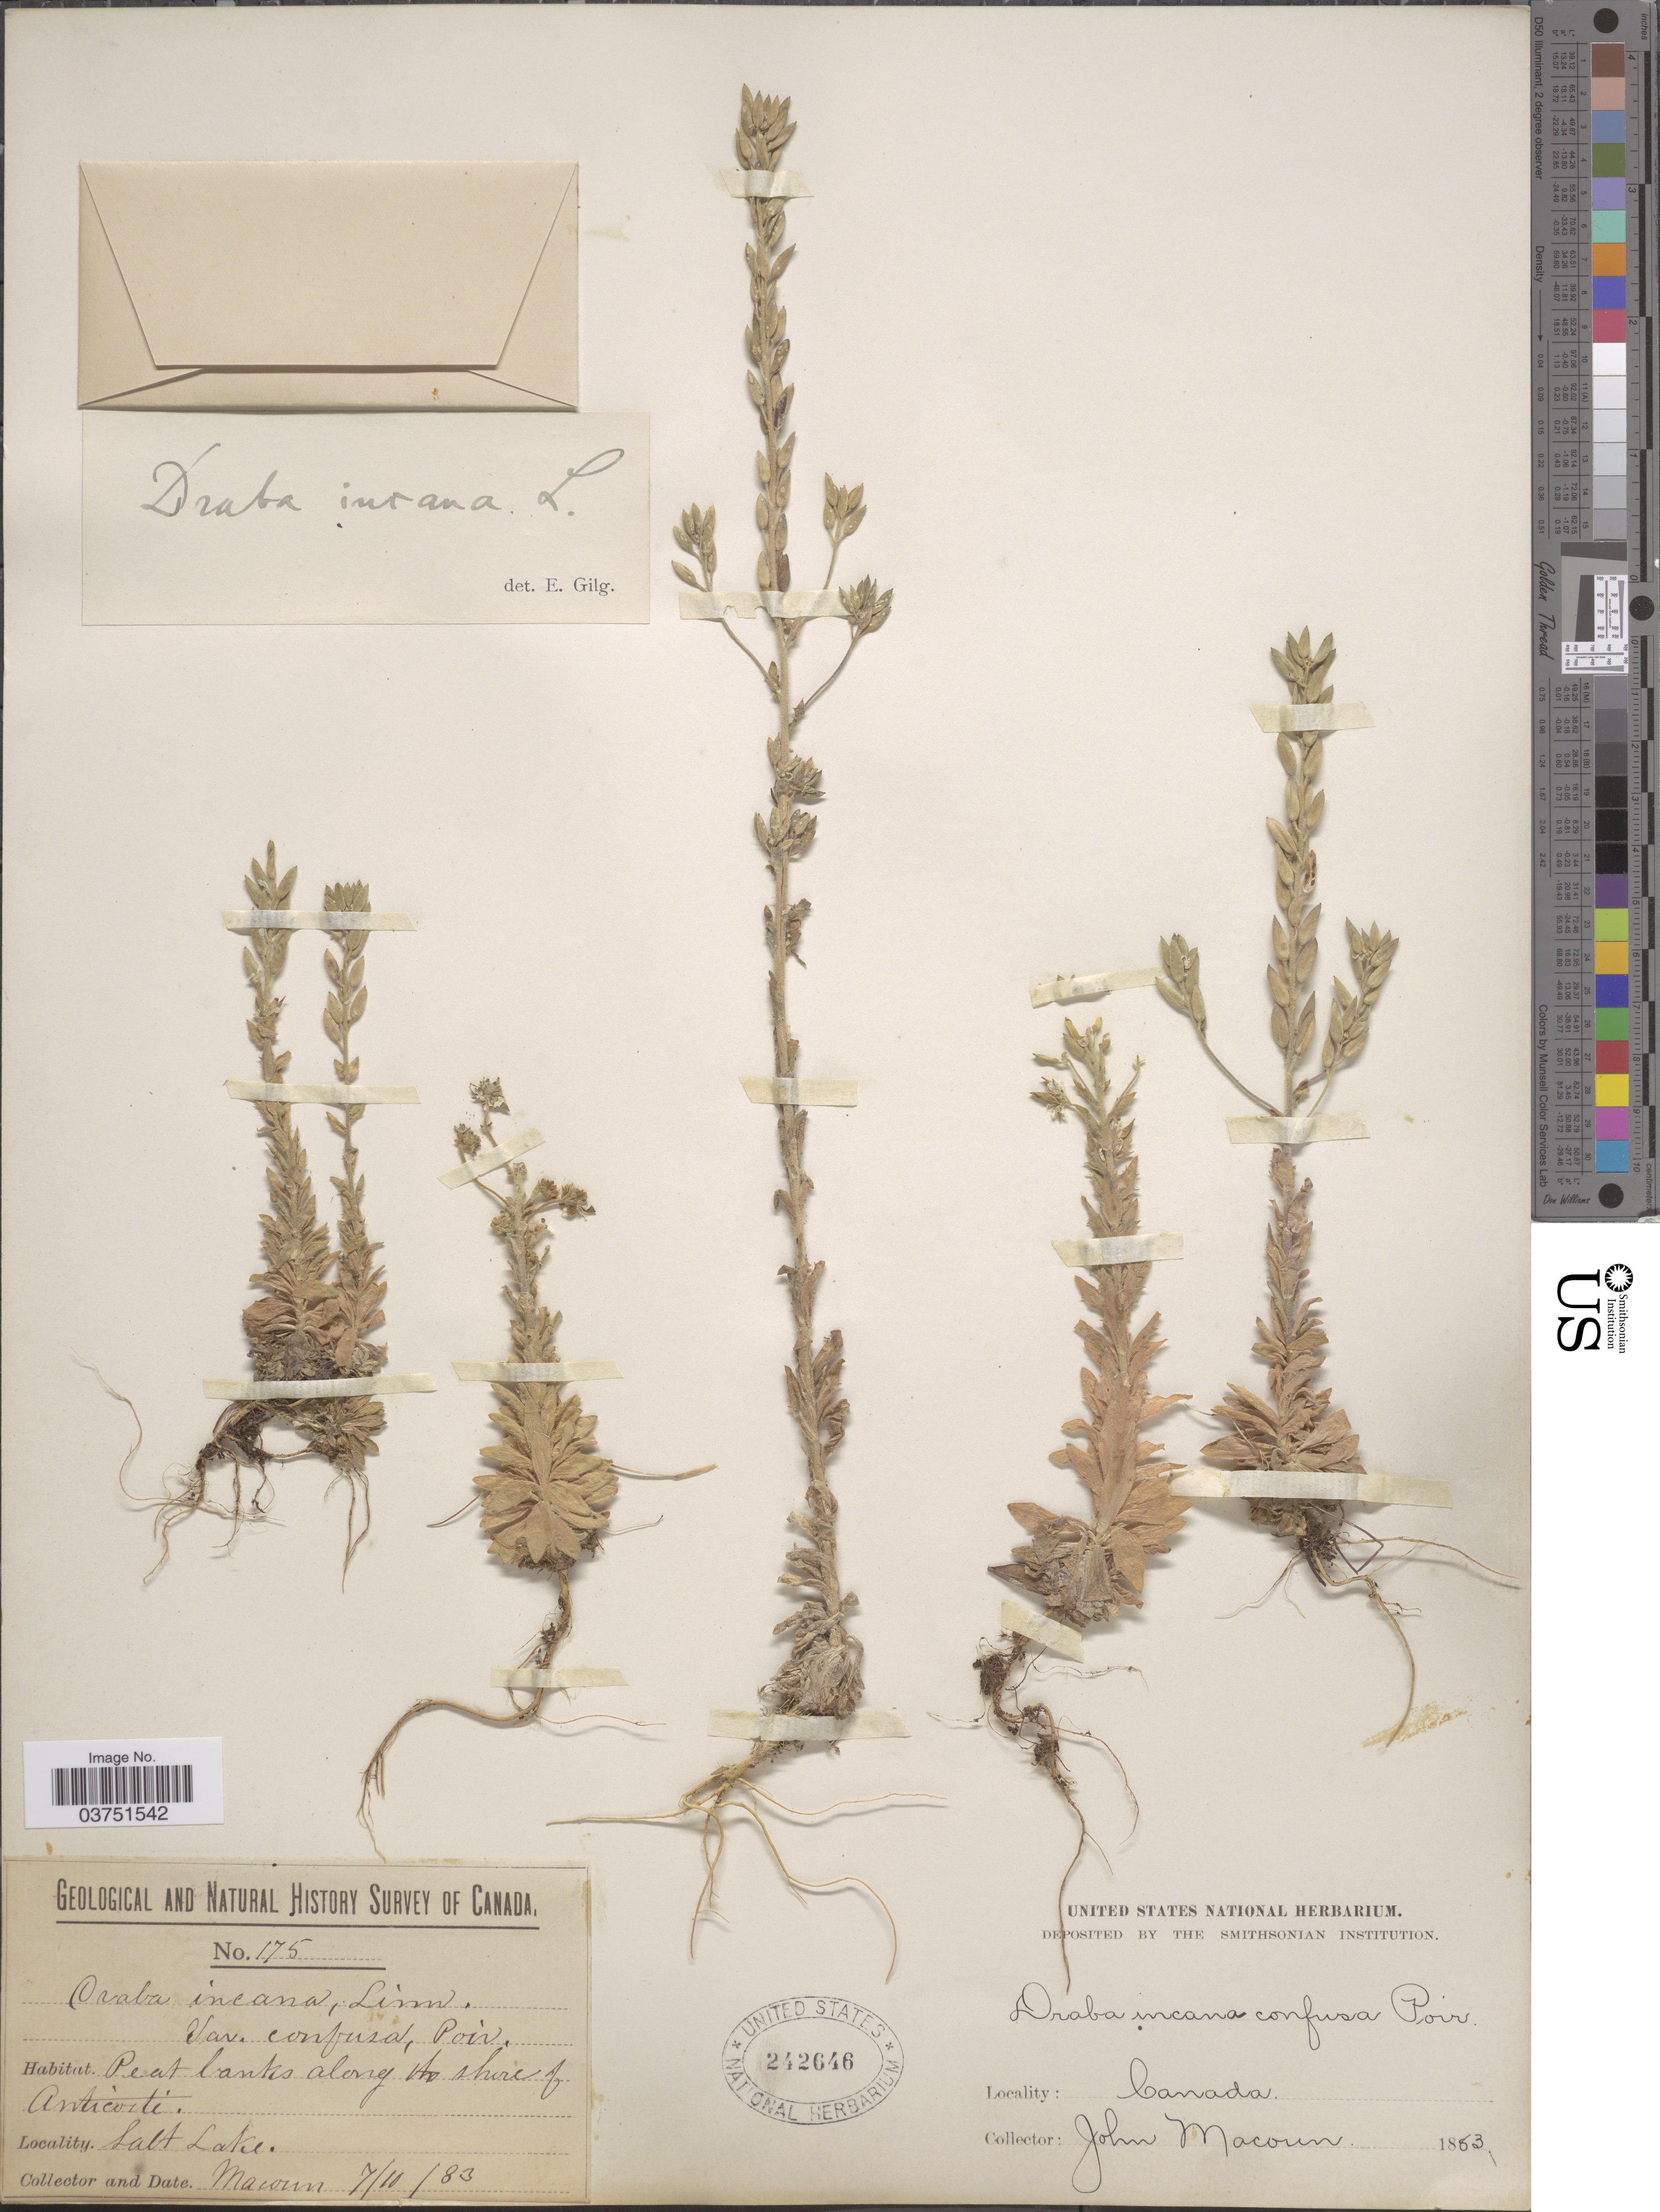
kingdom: Plantae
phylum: Tracheophyta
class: Magnoliopsida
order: Brassicales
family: Brassicaceae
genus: Draba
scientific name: Draba incana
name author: L.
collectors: J. Macoun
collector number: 175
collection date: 1883-07-10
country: Canada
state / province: Quebec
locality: Peat banks along the shore of Anticosti; Salt Lake.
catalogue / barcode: US 242646